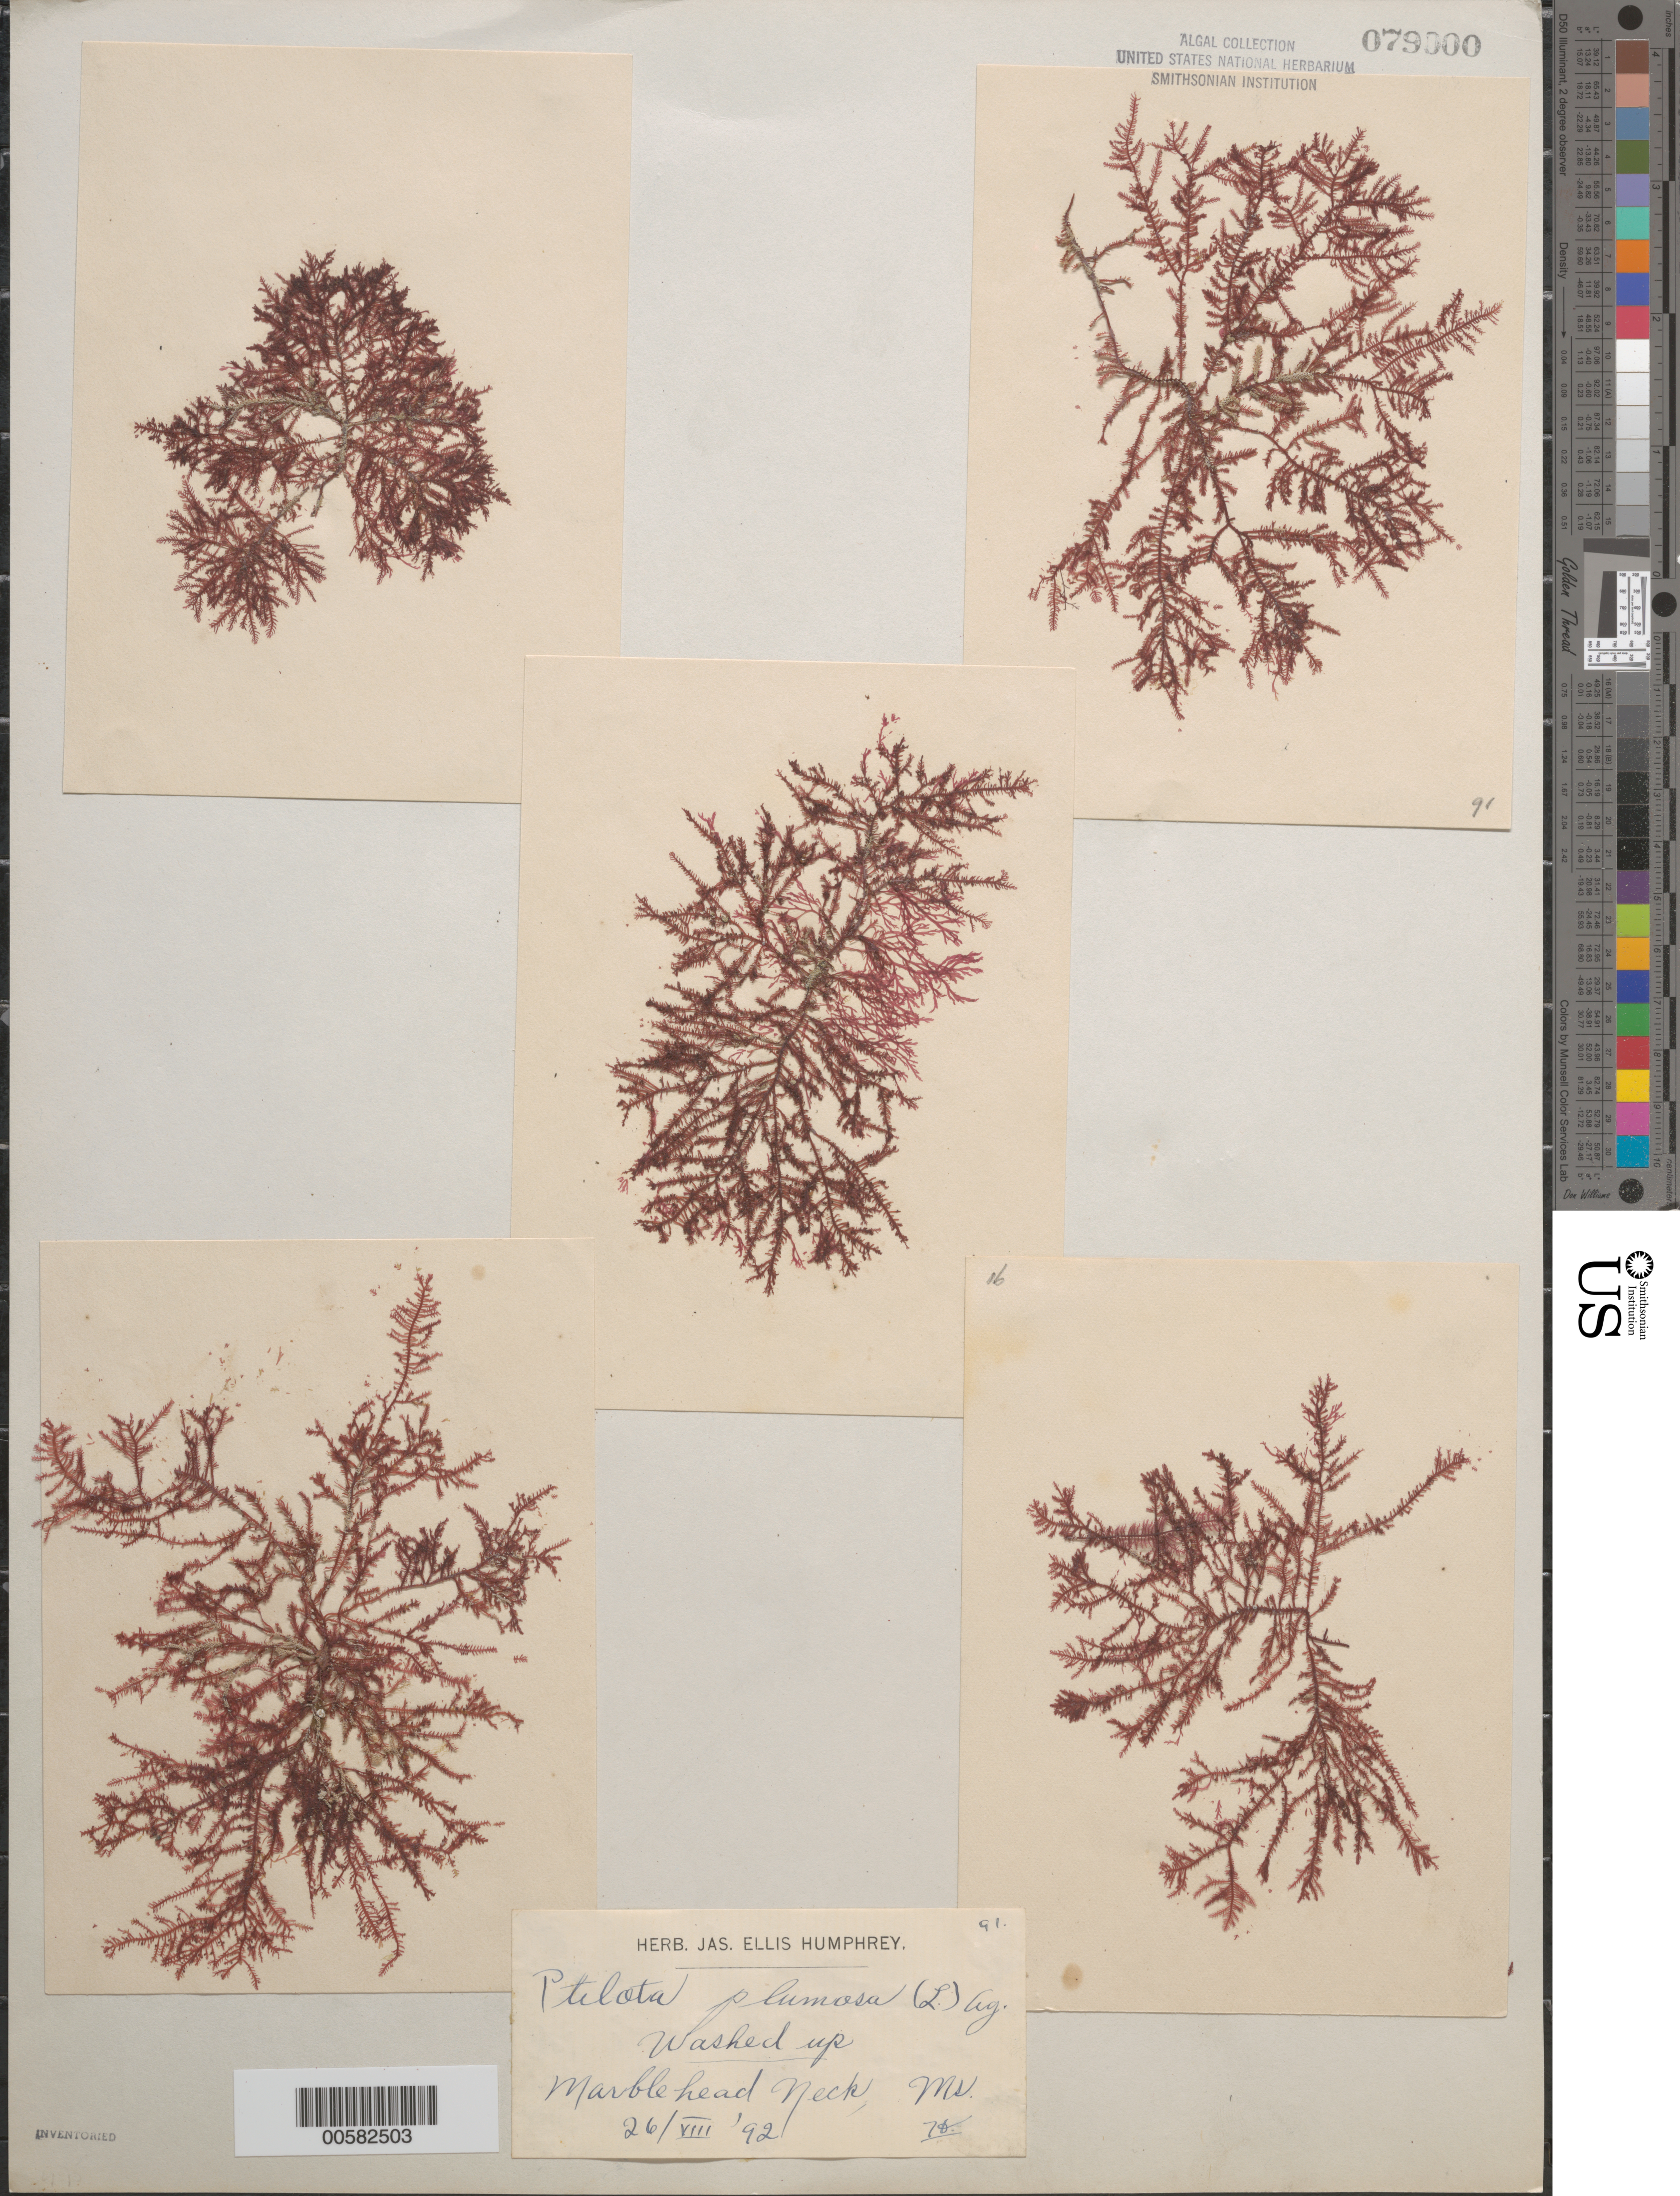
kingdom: Plantae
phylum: Rhodophyta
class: Florideophyceae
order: Ceramiales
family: Wrangeliaceae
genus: Ptilota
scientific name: Ptilota gunneri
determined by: Algae name updating Project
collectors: J. Humphrey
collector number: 91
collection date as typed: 26 Aug 1892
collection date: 1892-08-26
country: United States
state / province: Massachusetts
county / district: Essex County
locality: Marblehead Neck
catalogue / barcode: US 79000